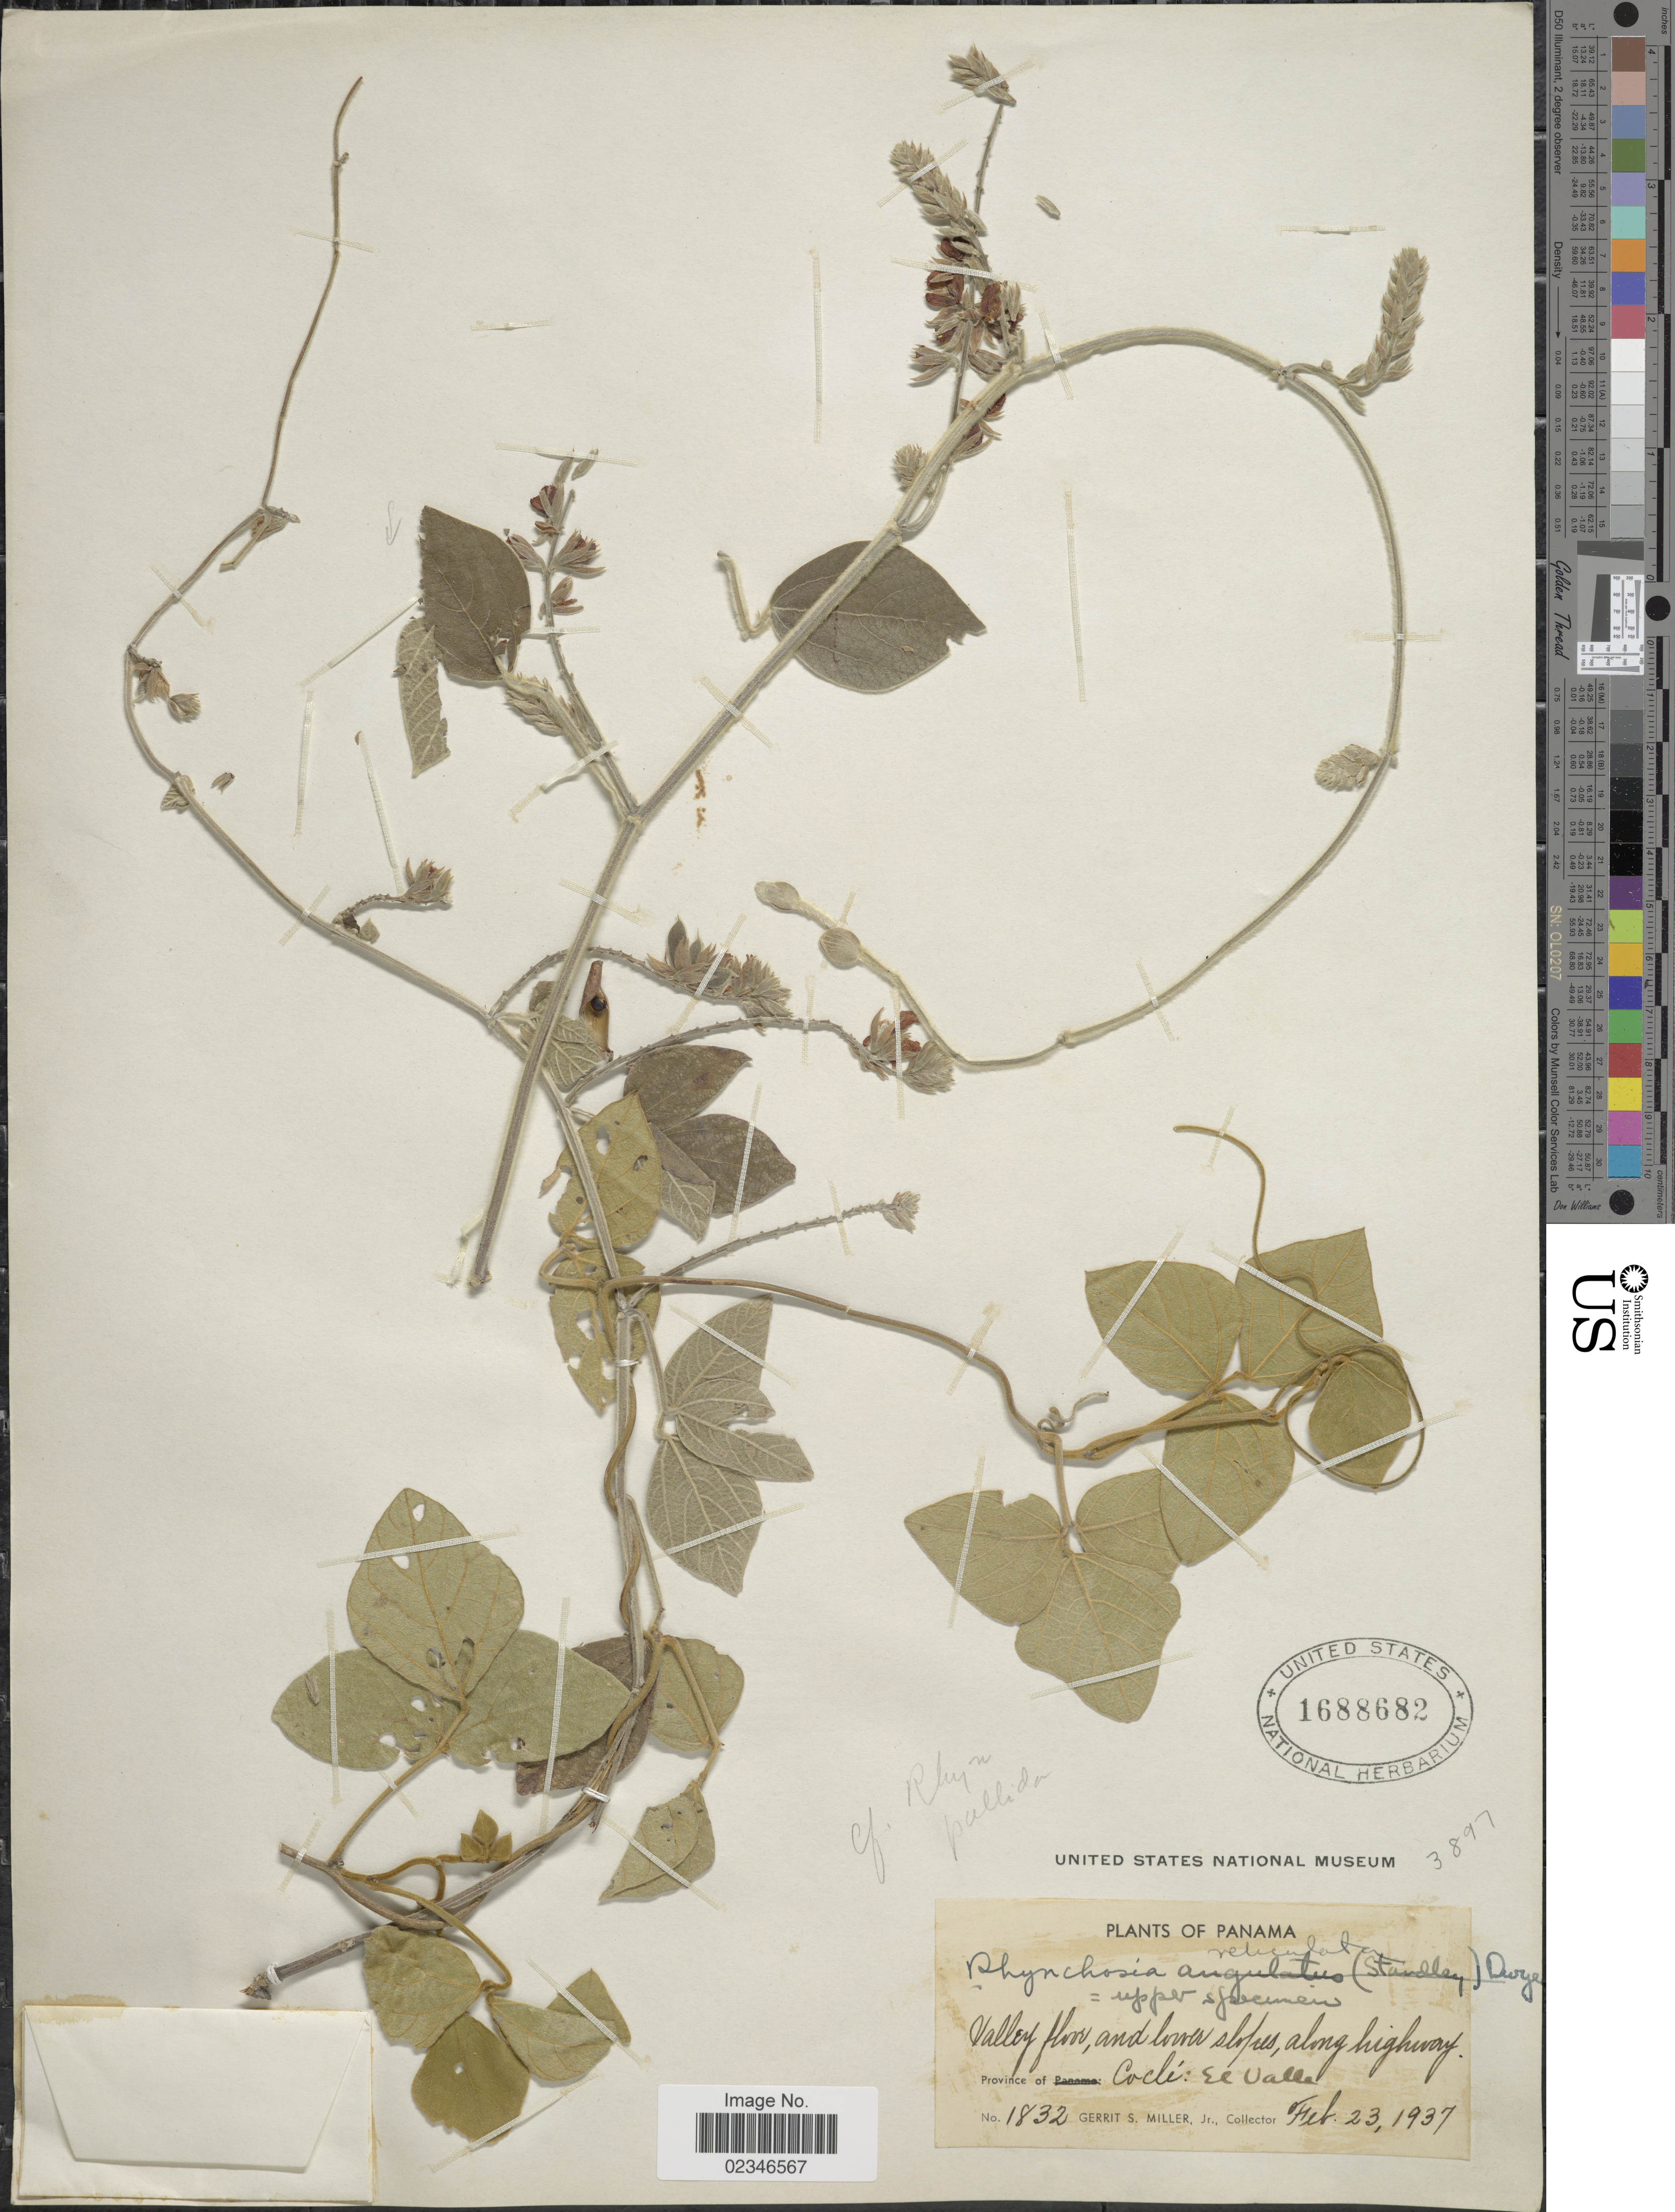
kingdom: Plantae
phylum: Tracheophyta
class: Magnoliopsida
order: Fabales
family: Fabaceae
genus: Rhynchosia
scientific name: Rhynchosia reticulata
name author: (Sw.) DC.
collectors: G. S. Miller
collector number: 1832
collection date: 1937-02-23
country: Panama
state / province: Coclé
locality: Valley floor, and lower slopes, along highway, Province of Cocle, El Valle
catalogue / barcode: US 1688682